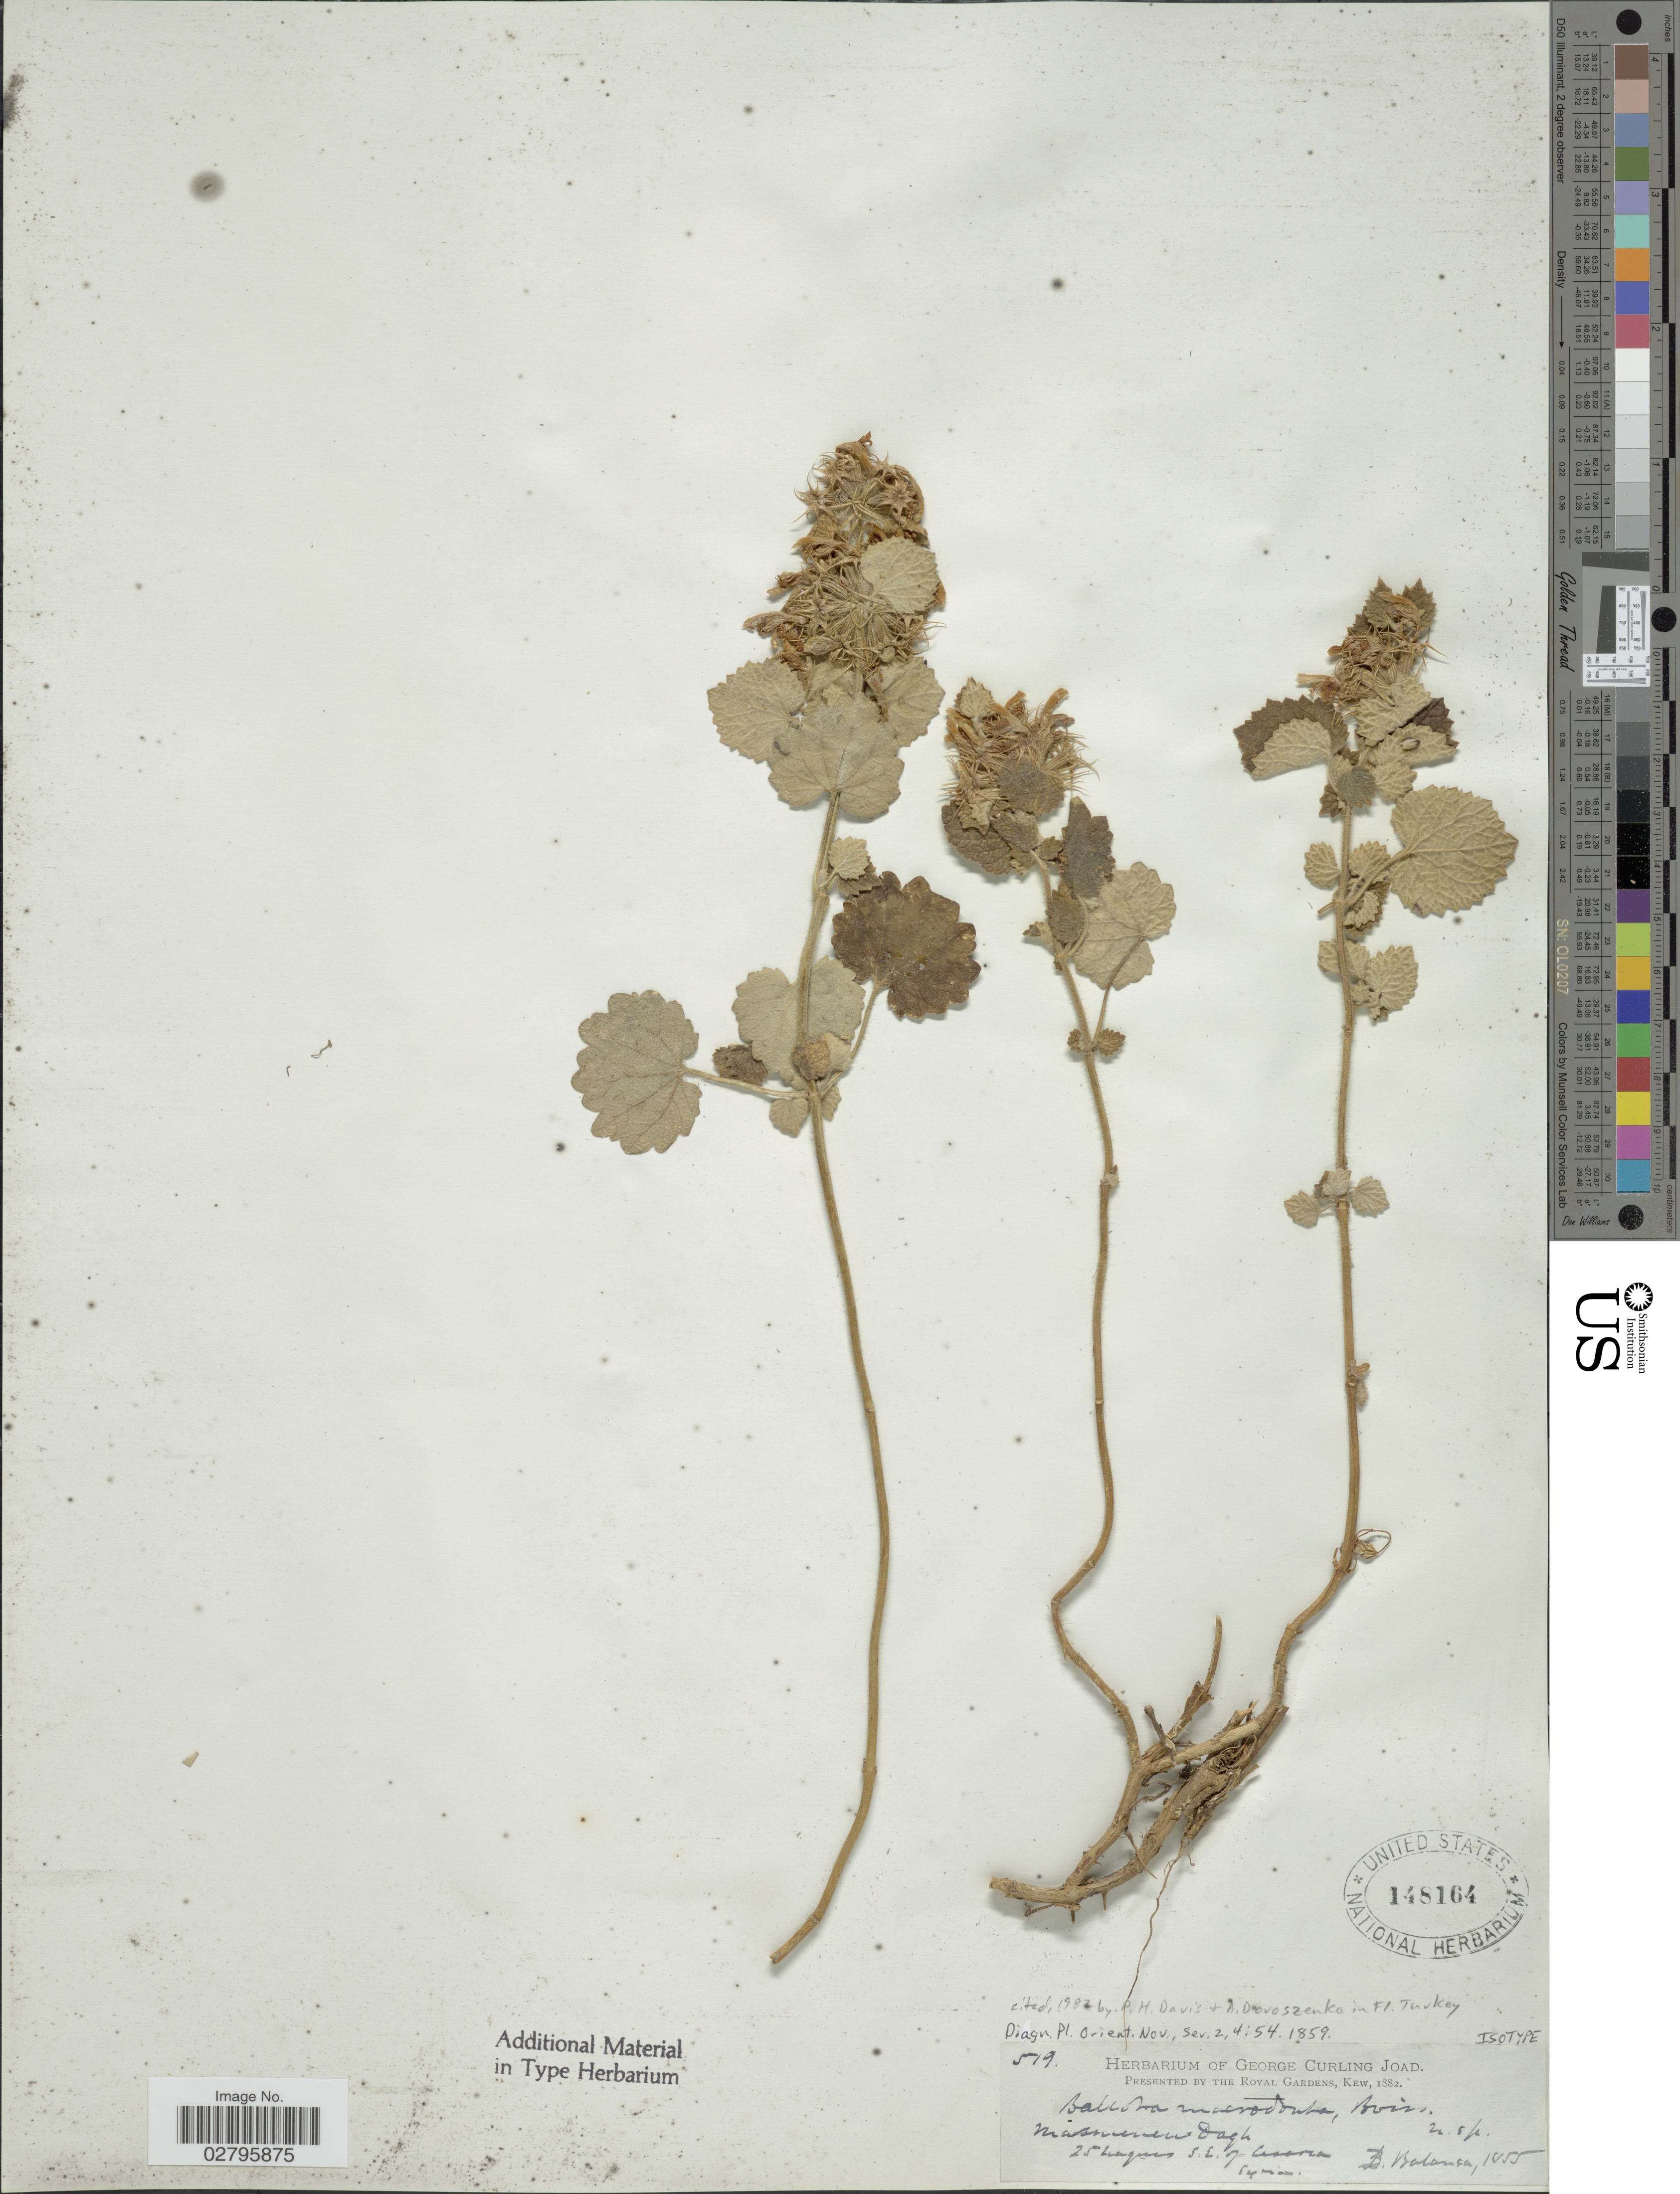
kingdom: Plantae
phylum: Tracheophyta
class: Magnoliopsida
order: Lamiales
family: Lamiaceae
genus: Ballota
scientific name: Ballota macrodonta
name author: Boiss. & Balansa in Boiss.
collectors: B. Balansa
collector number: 519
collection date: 1855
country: Turkey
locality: Masmeneu Dagh, 25 ligues S.E. of Cesaria.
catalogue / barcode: US 148164